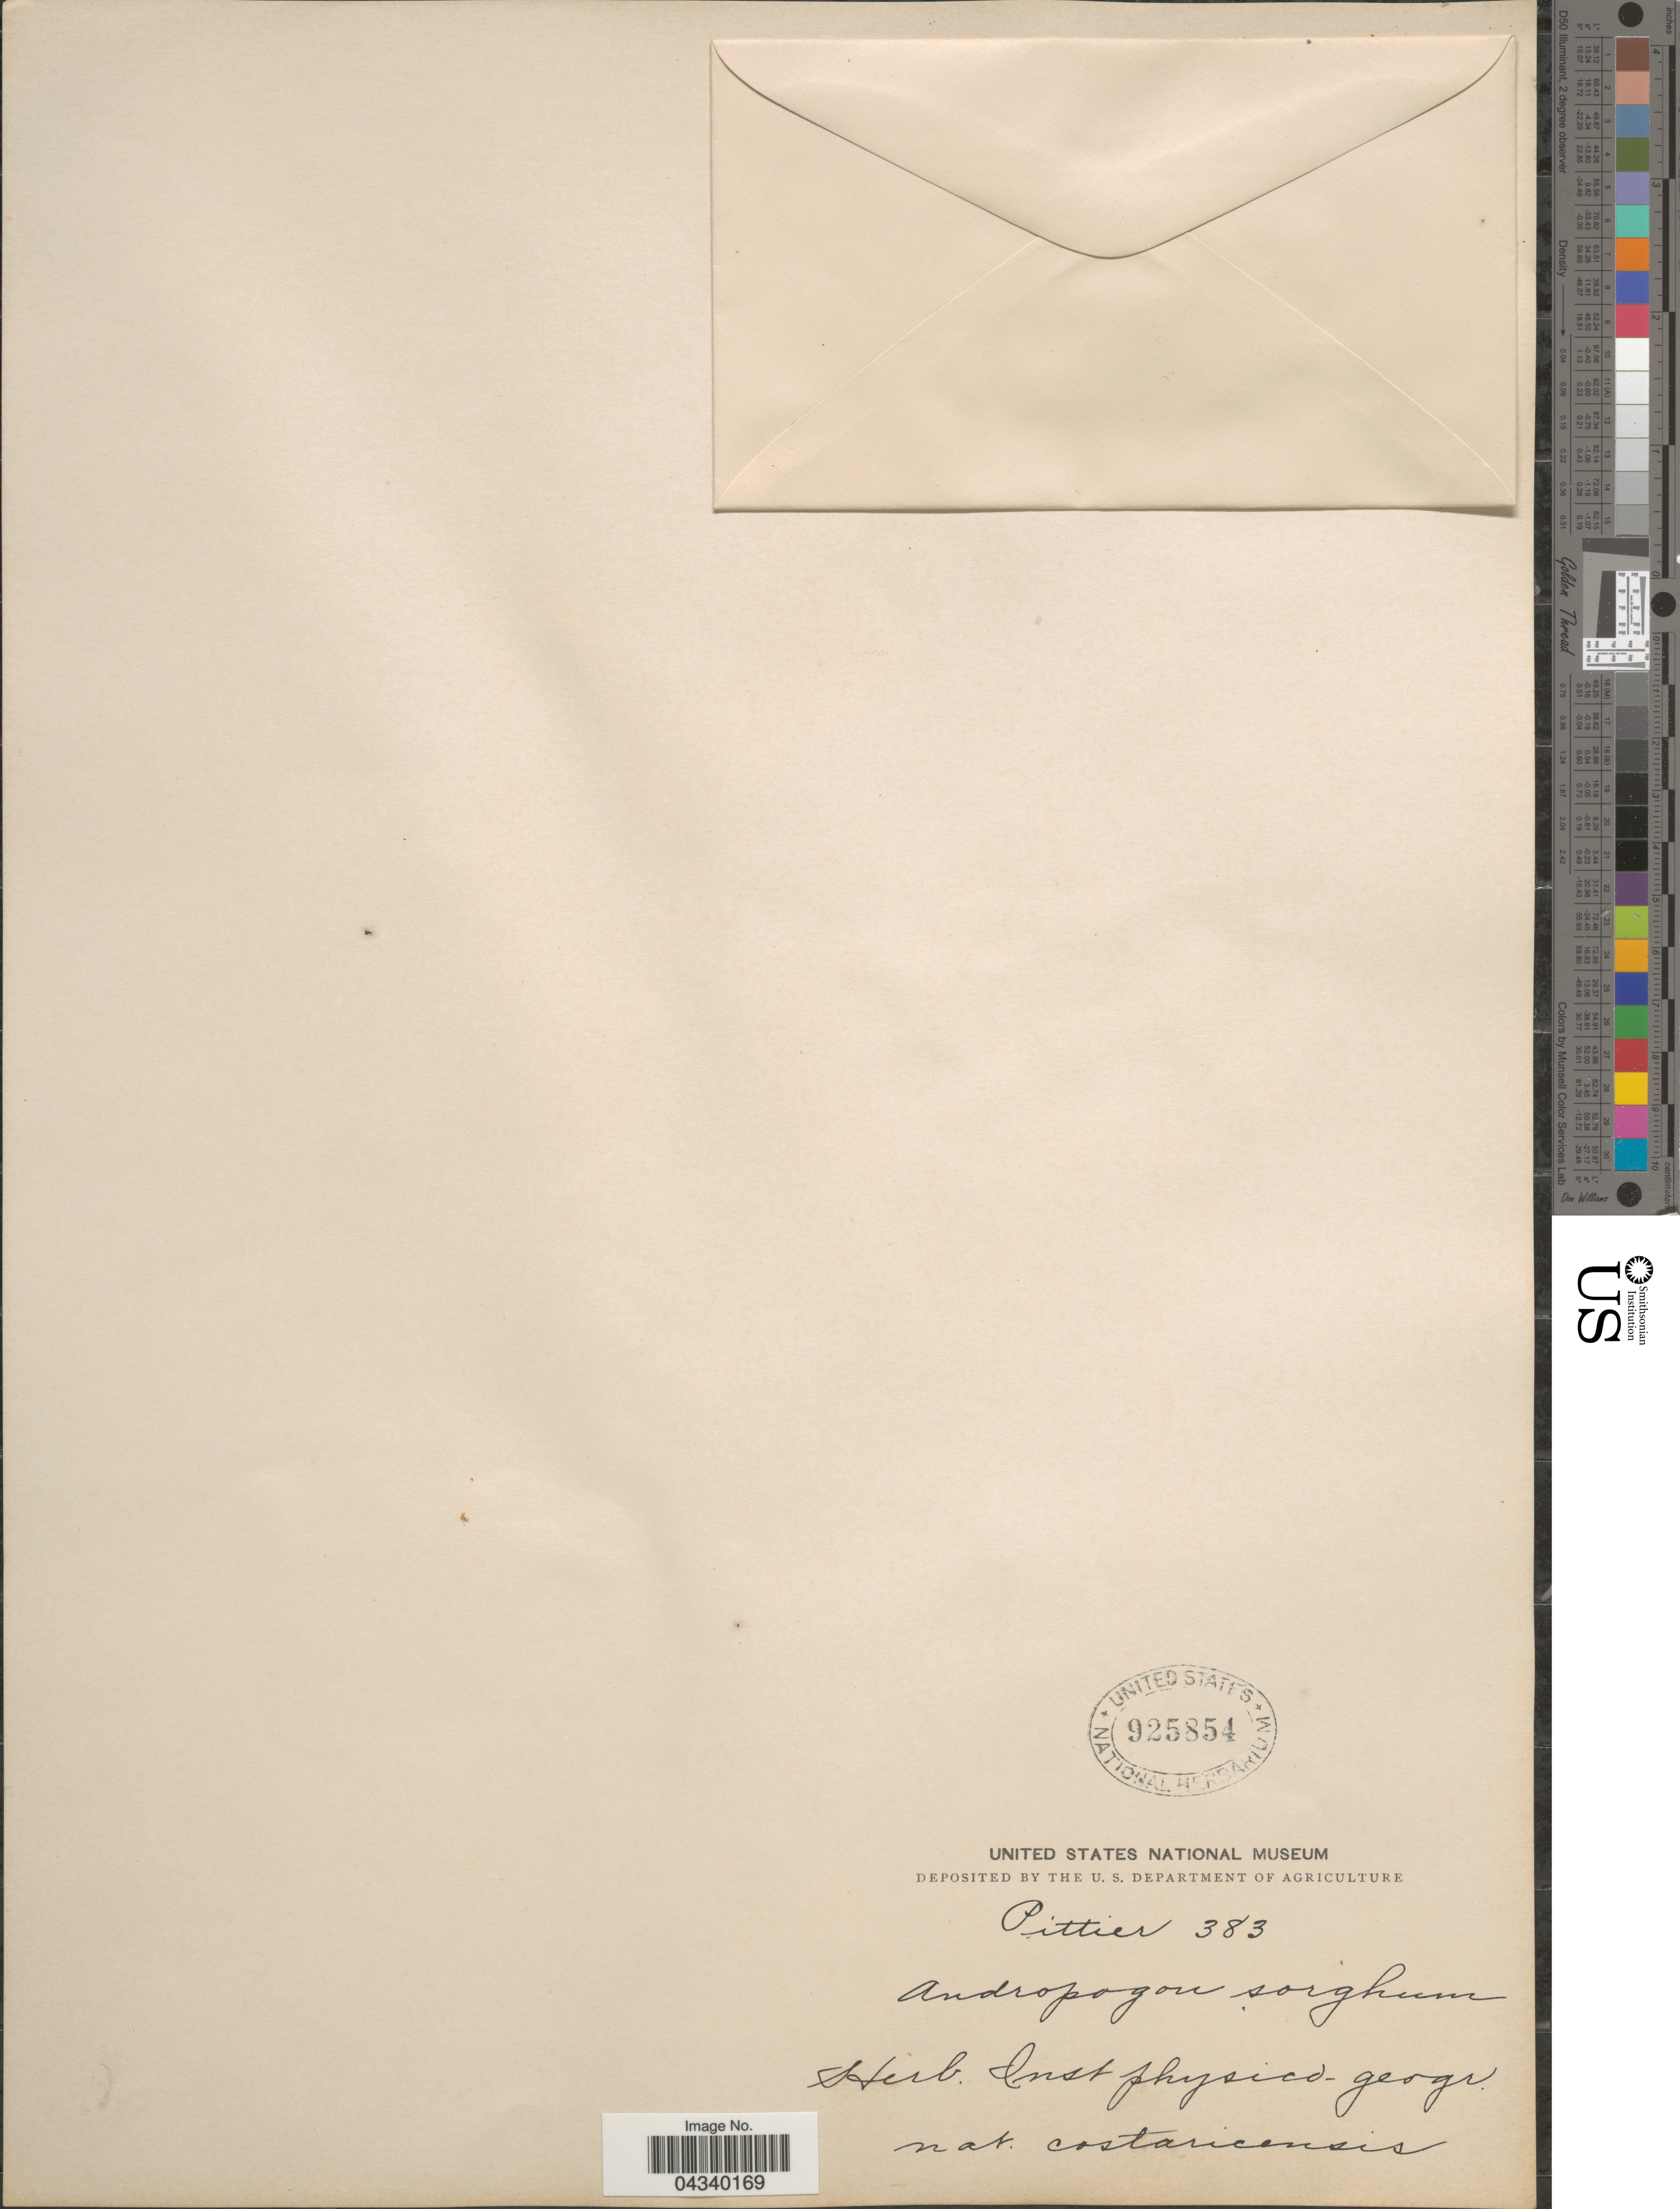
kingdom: Plantae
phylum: Tracheophyta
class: Liliopsida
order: Poales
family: Poaceae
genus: Sorghum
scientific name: Sorghum bicolor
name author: (L.) Moench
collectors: Pittier, --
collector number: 383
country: Costa Rica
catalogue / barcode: US 925854